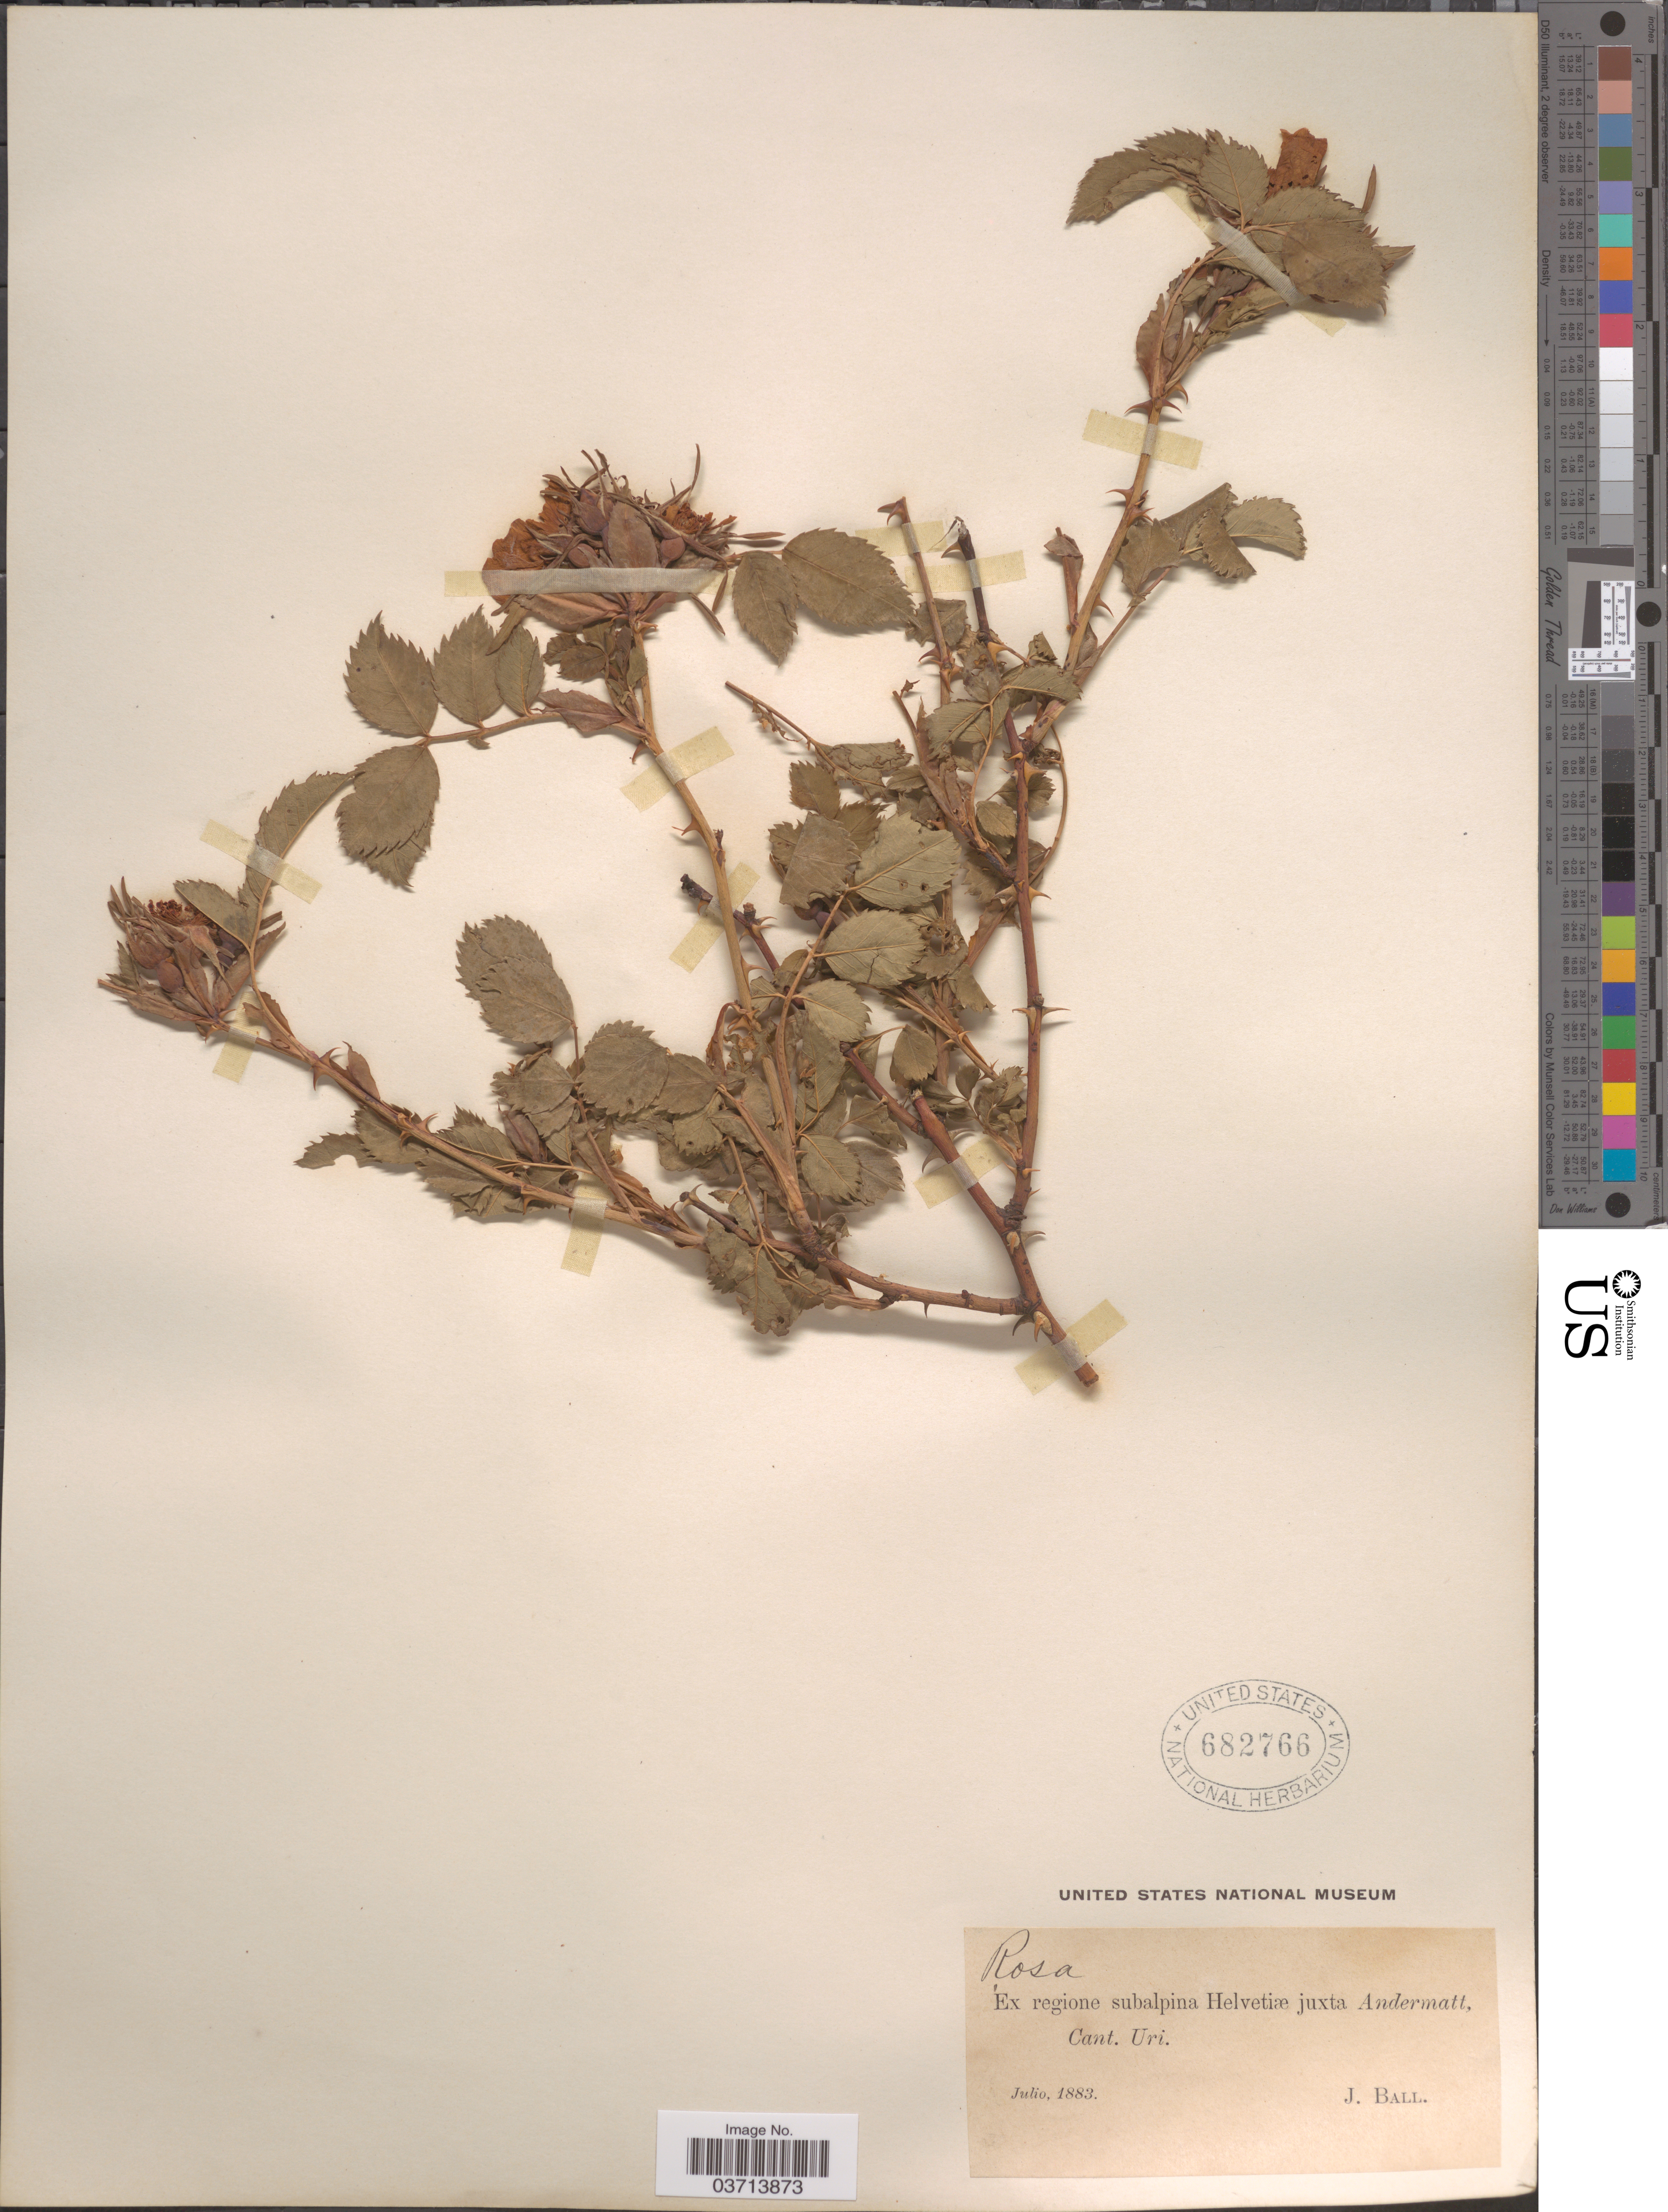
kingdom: Plantae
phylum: Tracheophyta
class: Magnoliopsida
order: Rosales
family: Rosaceae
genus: Rosa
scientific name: Rosa sp.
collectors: J. Ball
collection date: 1883-07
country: Switzerland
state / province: Uri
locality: Ex regione subalpina Helvetiæ juxta Andermatt, Cant. Uri.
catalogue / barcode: US 682766